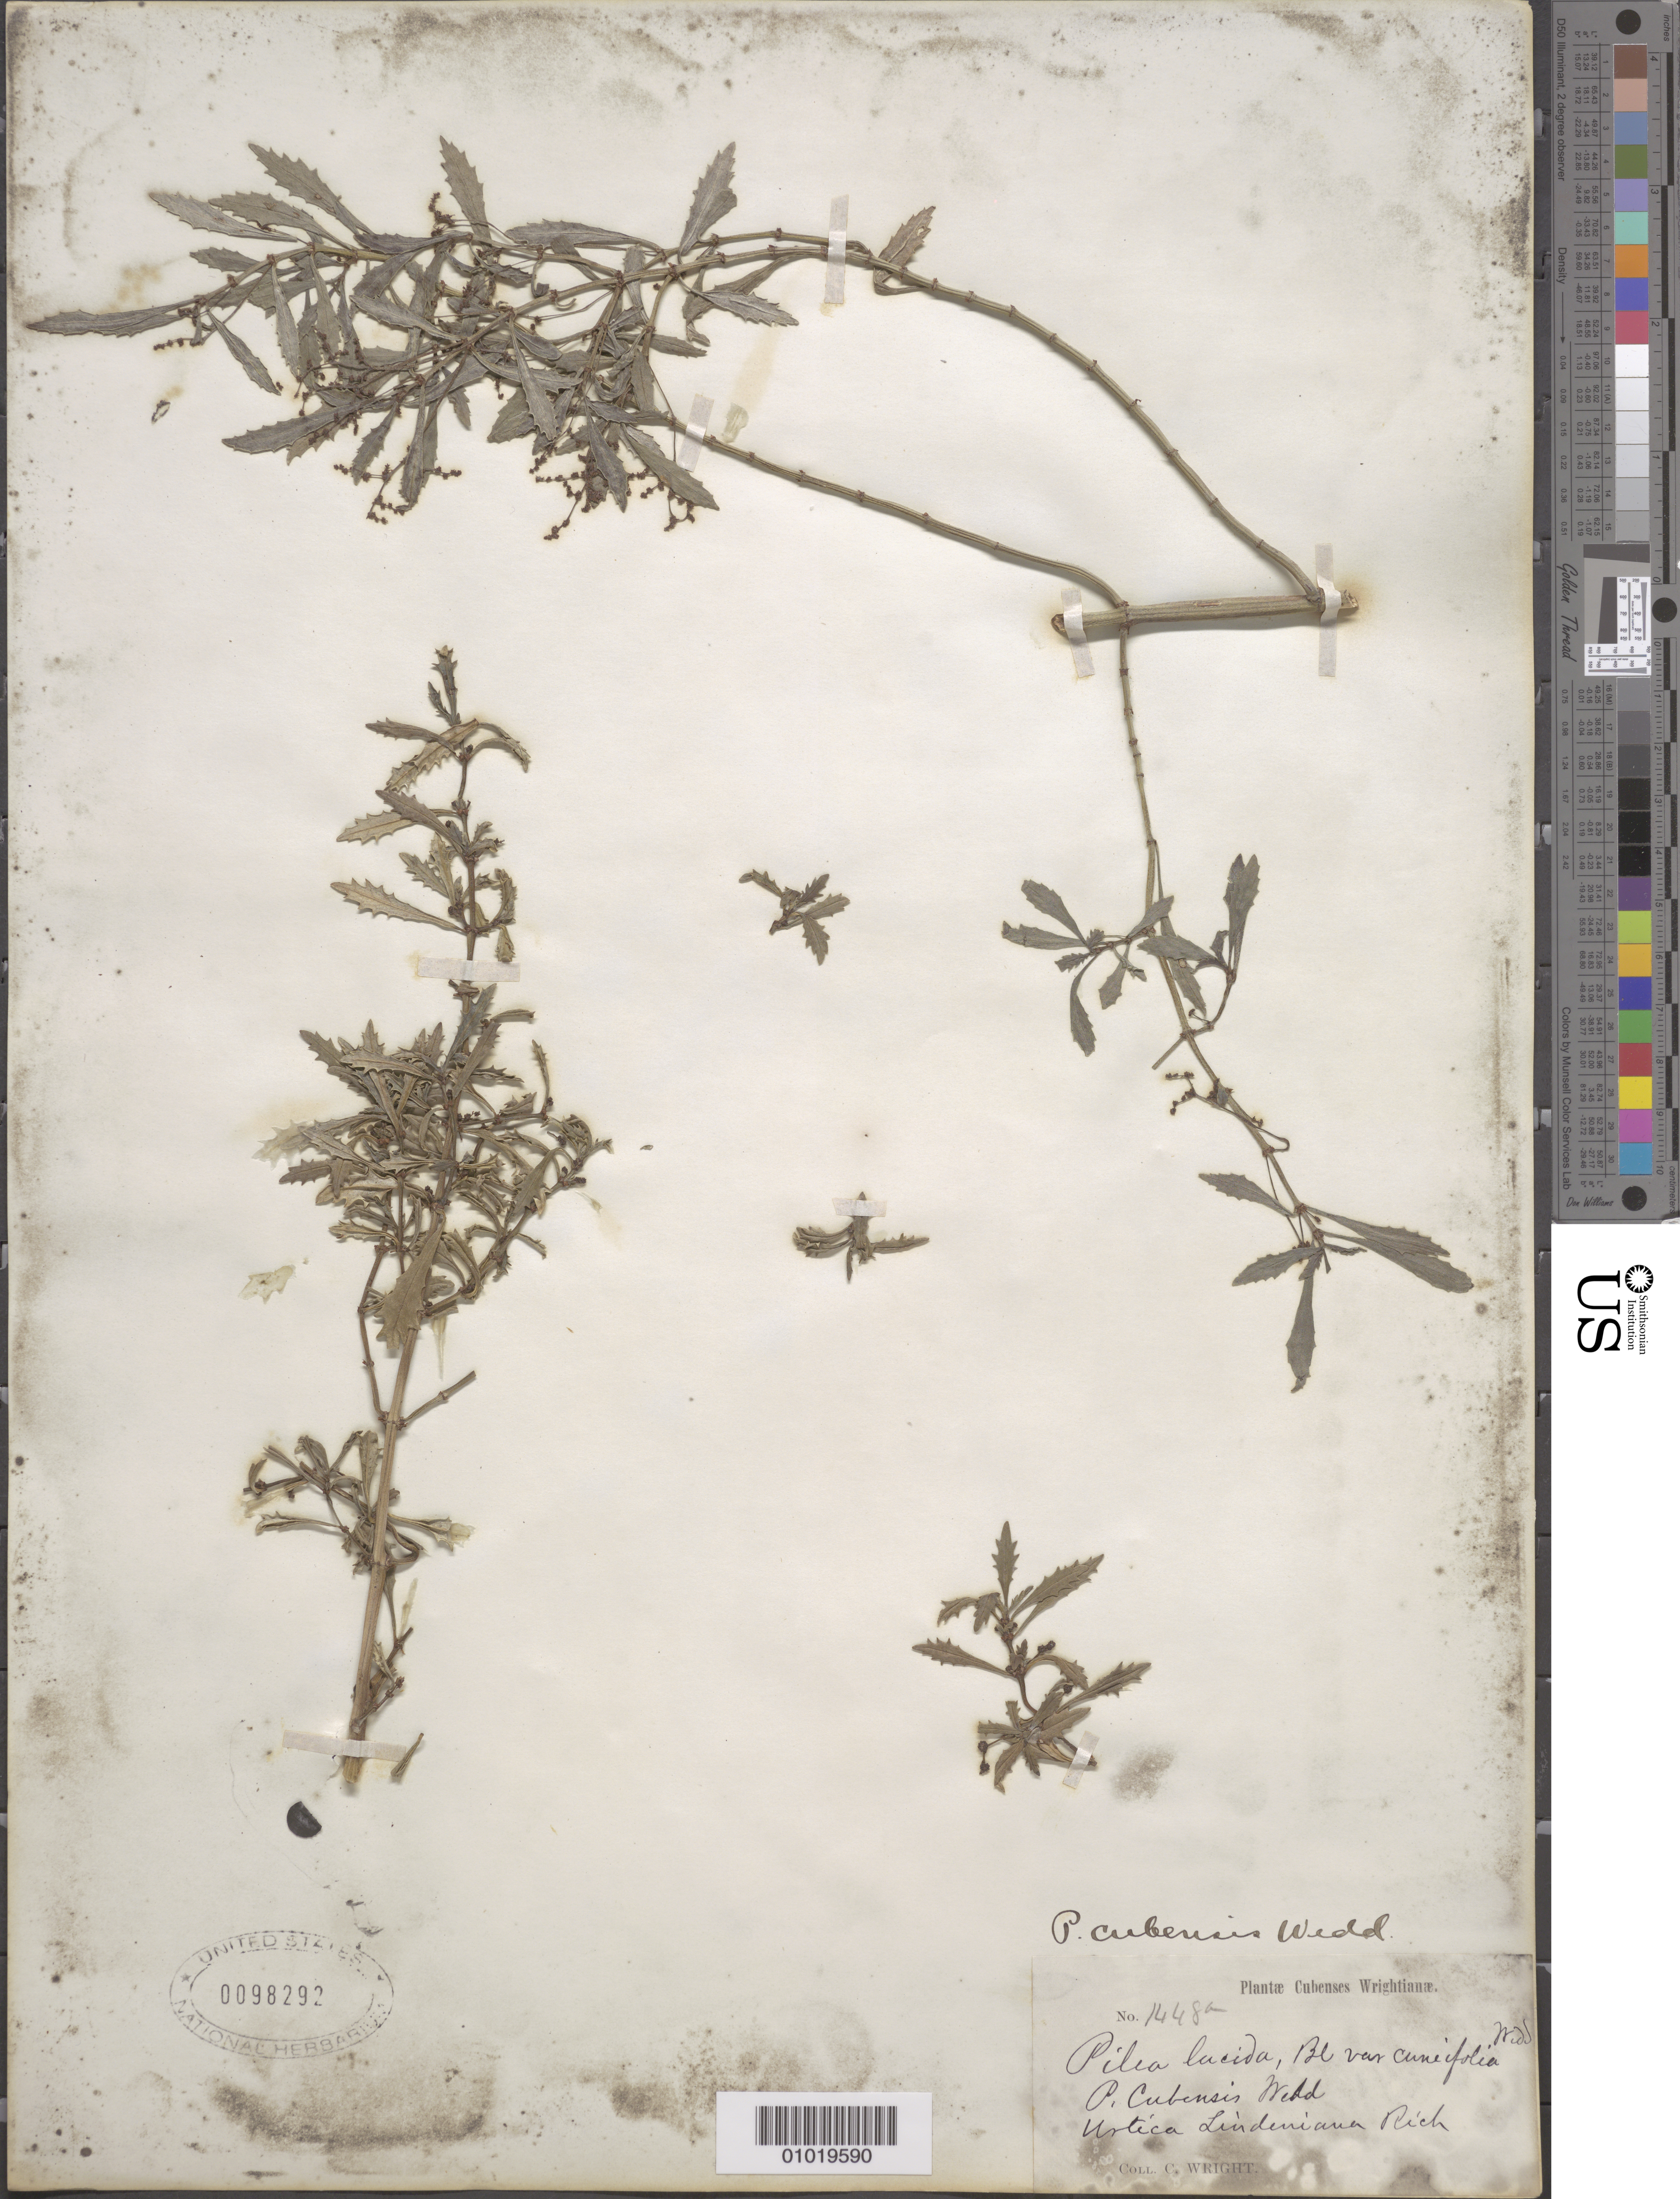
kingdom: Plantae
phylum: Tracheophyta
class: Magnoliopsida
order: Rosales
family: Urticaceae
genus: Pilea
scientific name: Pilea cubensis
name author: Wedd.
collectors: C. Wright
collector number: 1448a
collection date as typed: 1860 to -- --- 1869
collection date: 1860/1869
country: Cuba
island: Cuba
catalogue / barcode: US 98292